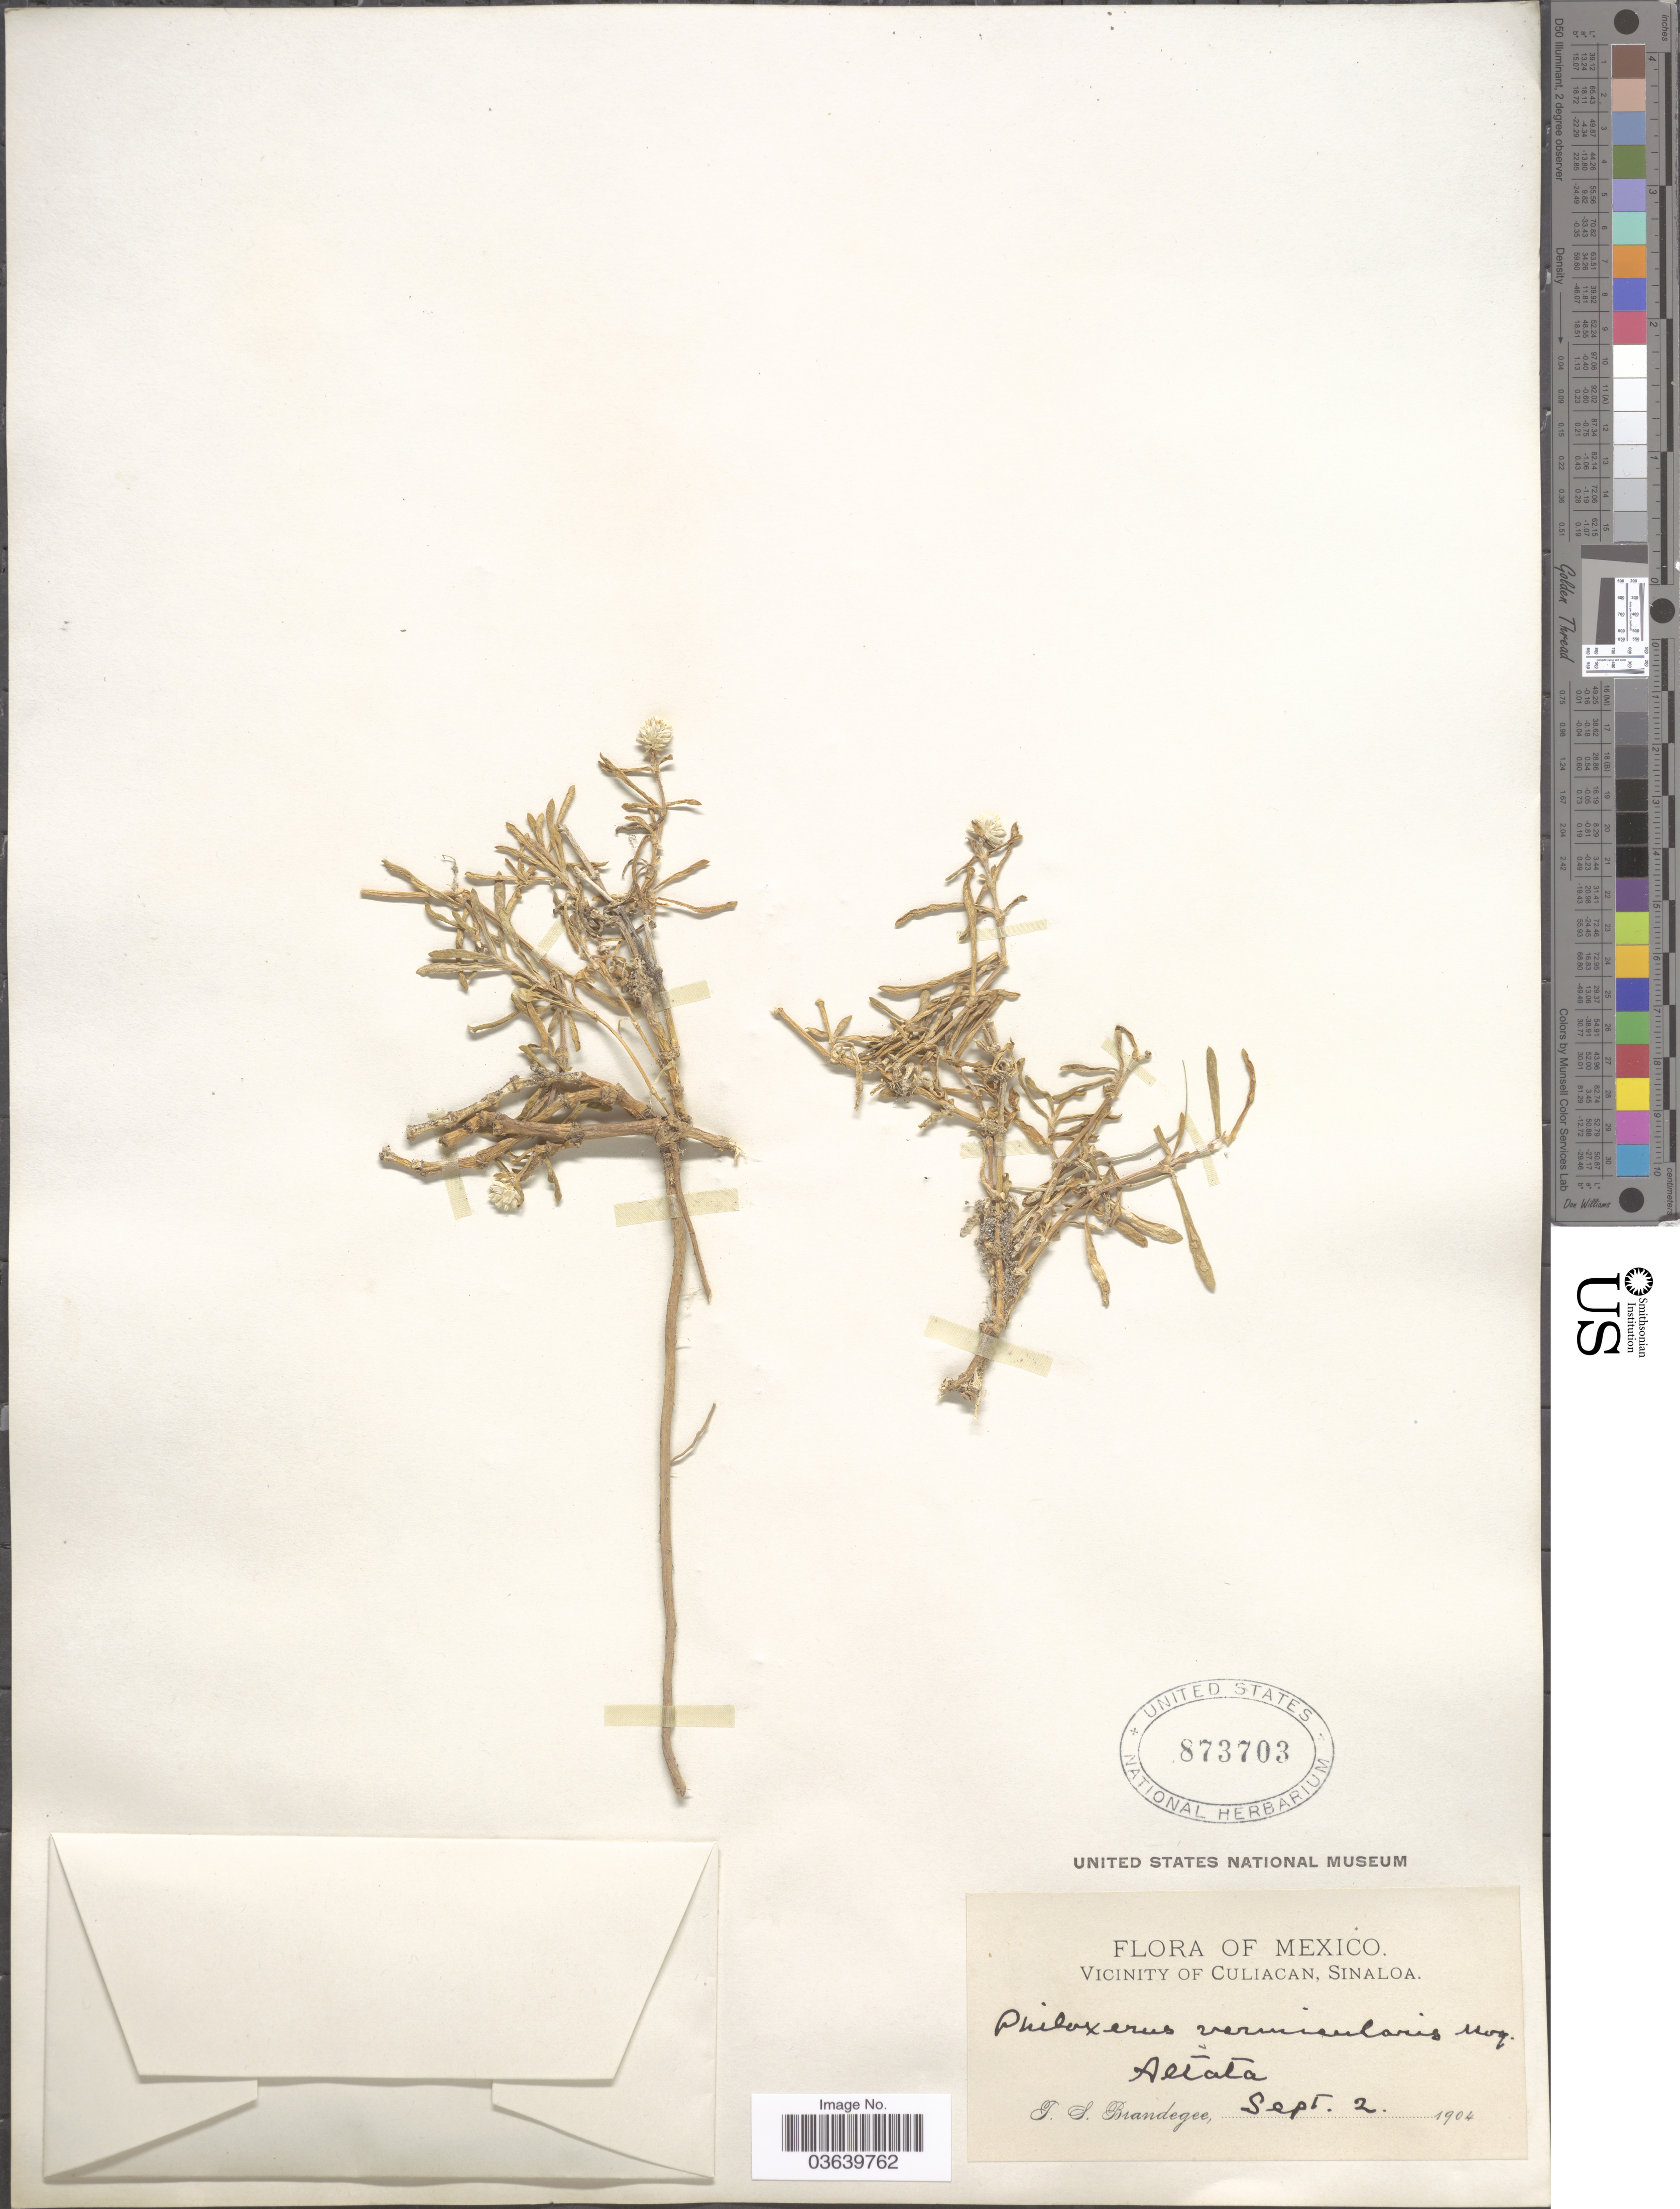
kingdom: Plantae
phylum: Tracheophyta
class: Magnoliopsida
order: Caryophyllales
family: Amaranthaceae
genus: Gomphrena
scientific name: Gomphrena vermicularis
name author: L.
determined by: Strong, Mark T., (BOT), Smithsonian Institution - National Museum of Natural History (UNITED STATES)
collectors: T. S. Brandegee (herbarium)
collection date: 1904-09-02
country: Mexico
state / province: Sinaloa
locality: Vicinity of Culiacan, Altata.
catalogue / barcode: US 873703